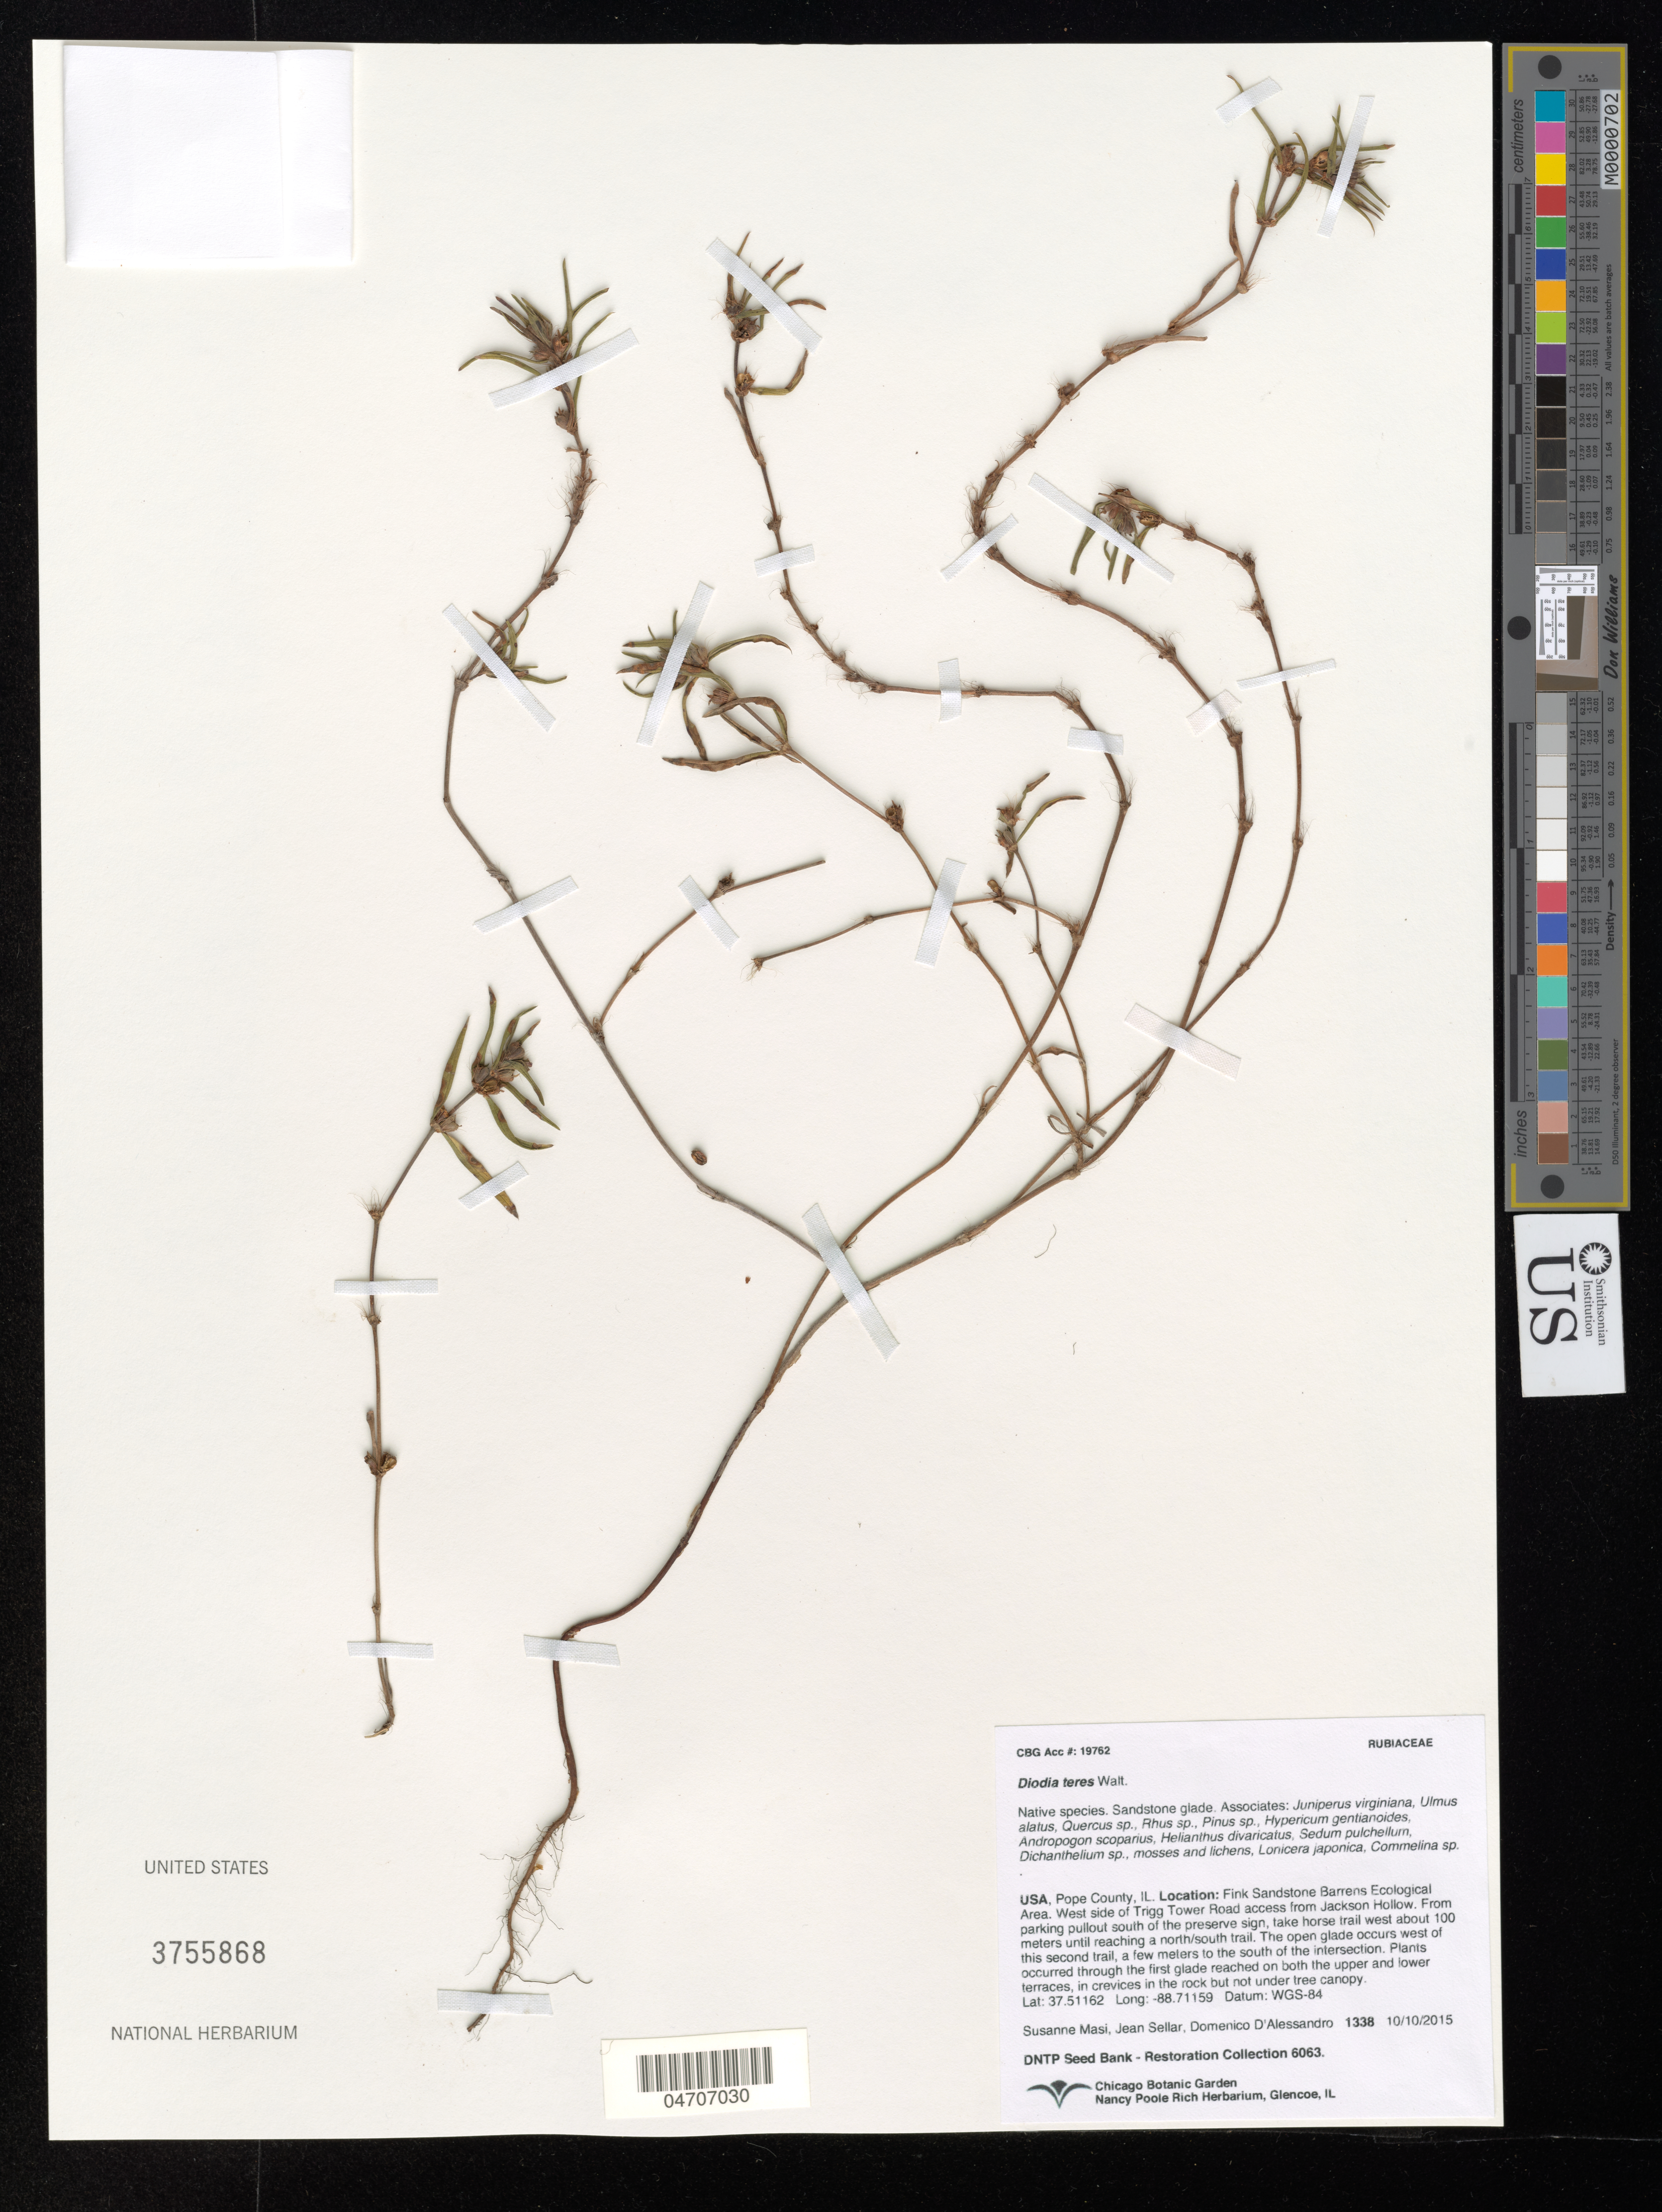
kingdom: Plantae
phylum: Tracheophyta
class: Magnoliopsida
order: Gentianales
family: Rubiaceae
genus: Diodia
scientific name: Diodia teres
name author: Walter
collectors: S. Masi, A. Campos-Rocha & D. D'alessandro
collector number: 1338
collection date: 2015-10-10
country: United States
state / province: Illinois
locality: Fink Sandstone Barrens Ecological Area. West side of Trigg Tower Road access from Jackson Hollow. From parking pullout south of the preserve sign, take horse trail west about 100 meters until reaching a north/south trail. The open glade occurs west of this second trail, a few meters to the south of the intersection.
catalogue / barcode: US 3755868